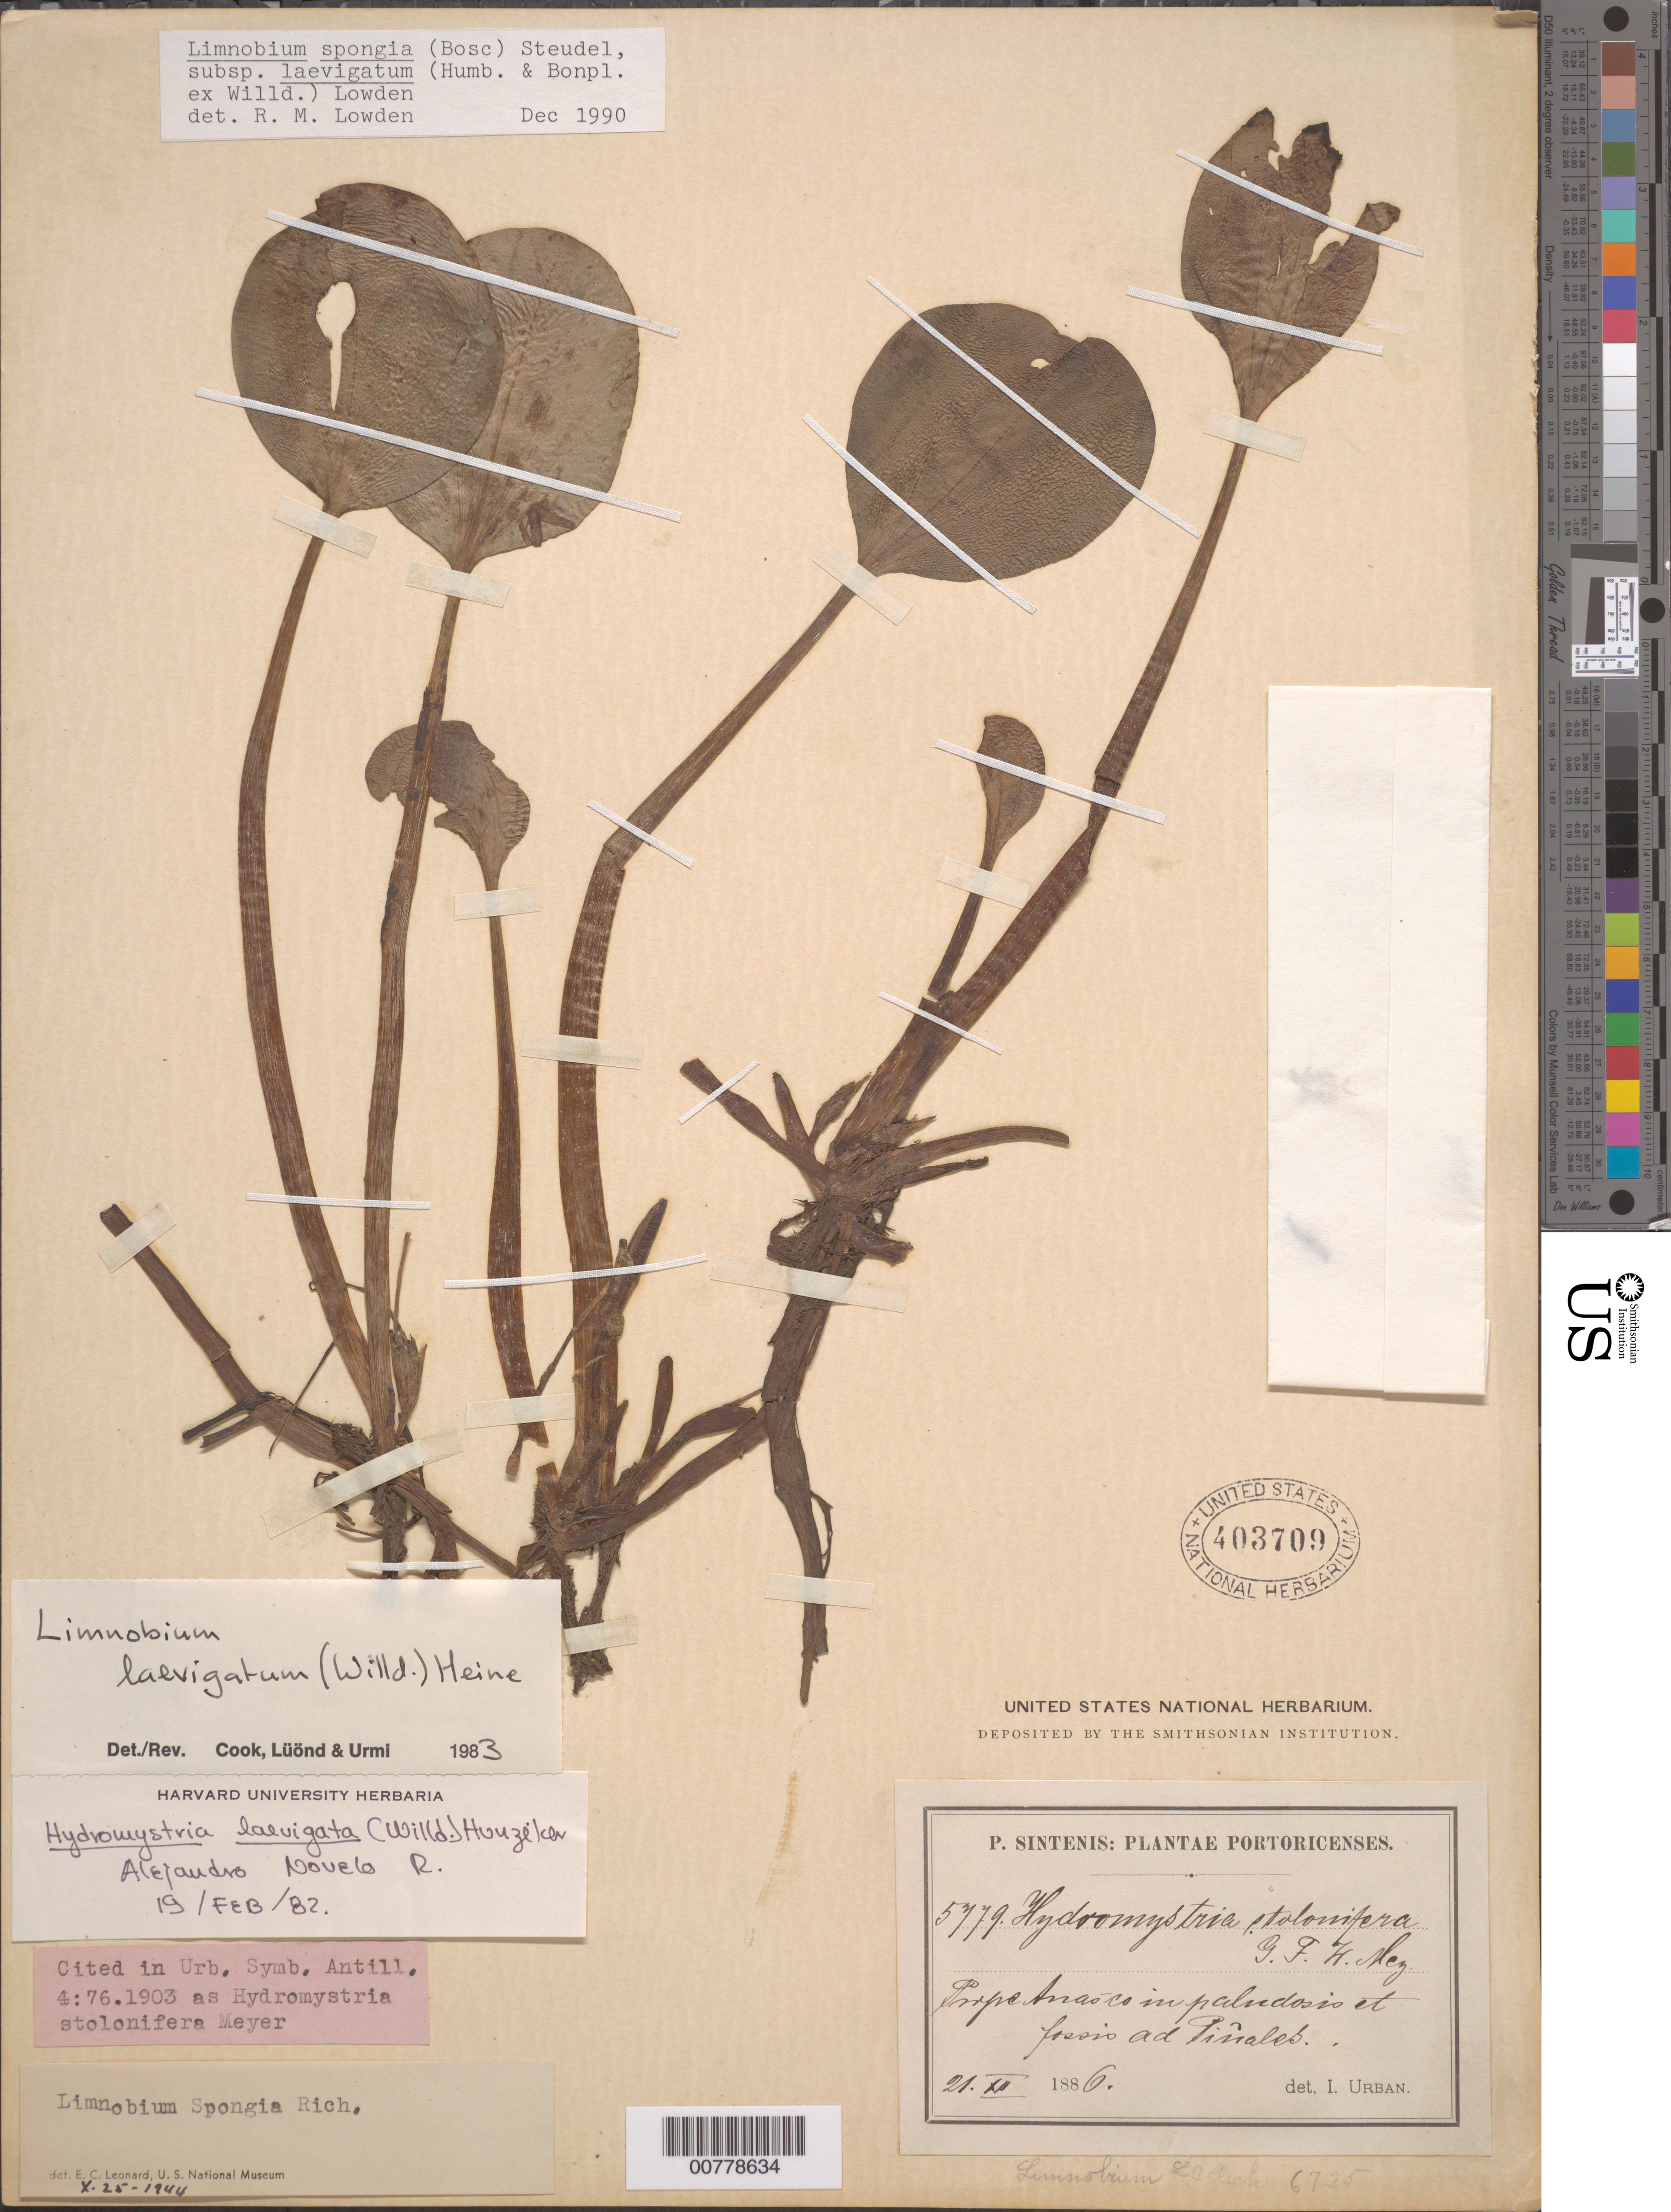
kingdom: Plantae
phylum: Tracheophyta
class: Liliopsida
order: Alismatales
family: Hydrocharitaceae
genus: Limnobium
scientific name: Limnobium spongia subsp. laevigatum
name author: (Humb. & Bonpl. ex Willd.) Lowden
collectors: P. Sintenis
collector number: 5779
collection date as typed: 21 Dec 1886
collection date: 1886-12-21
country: Puerto Rico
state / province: Añasco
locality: Prope Añasco.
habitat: In paludosis et fossis ad Piñales.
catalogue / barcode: US 403709